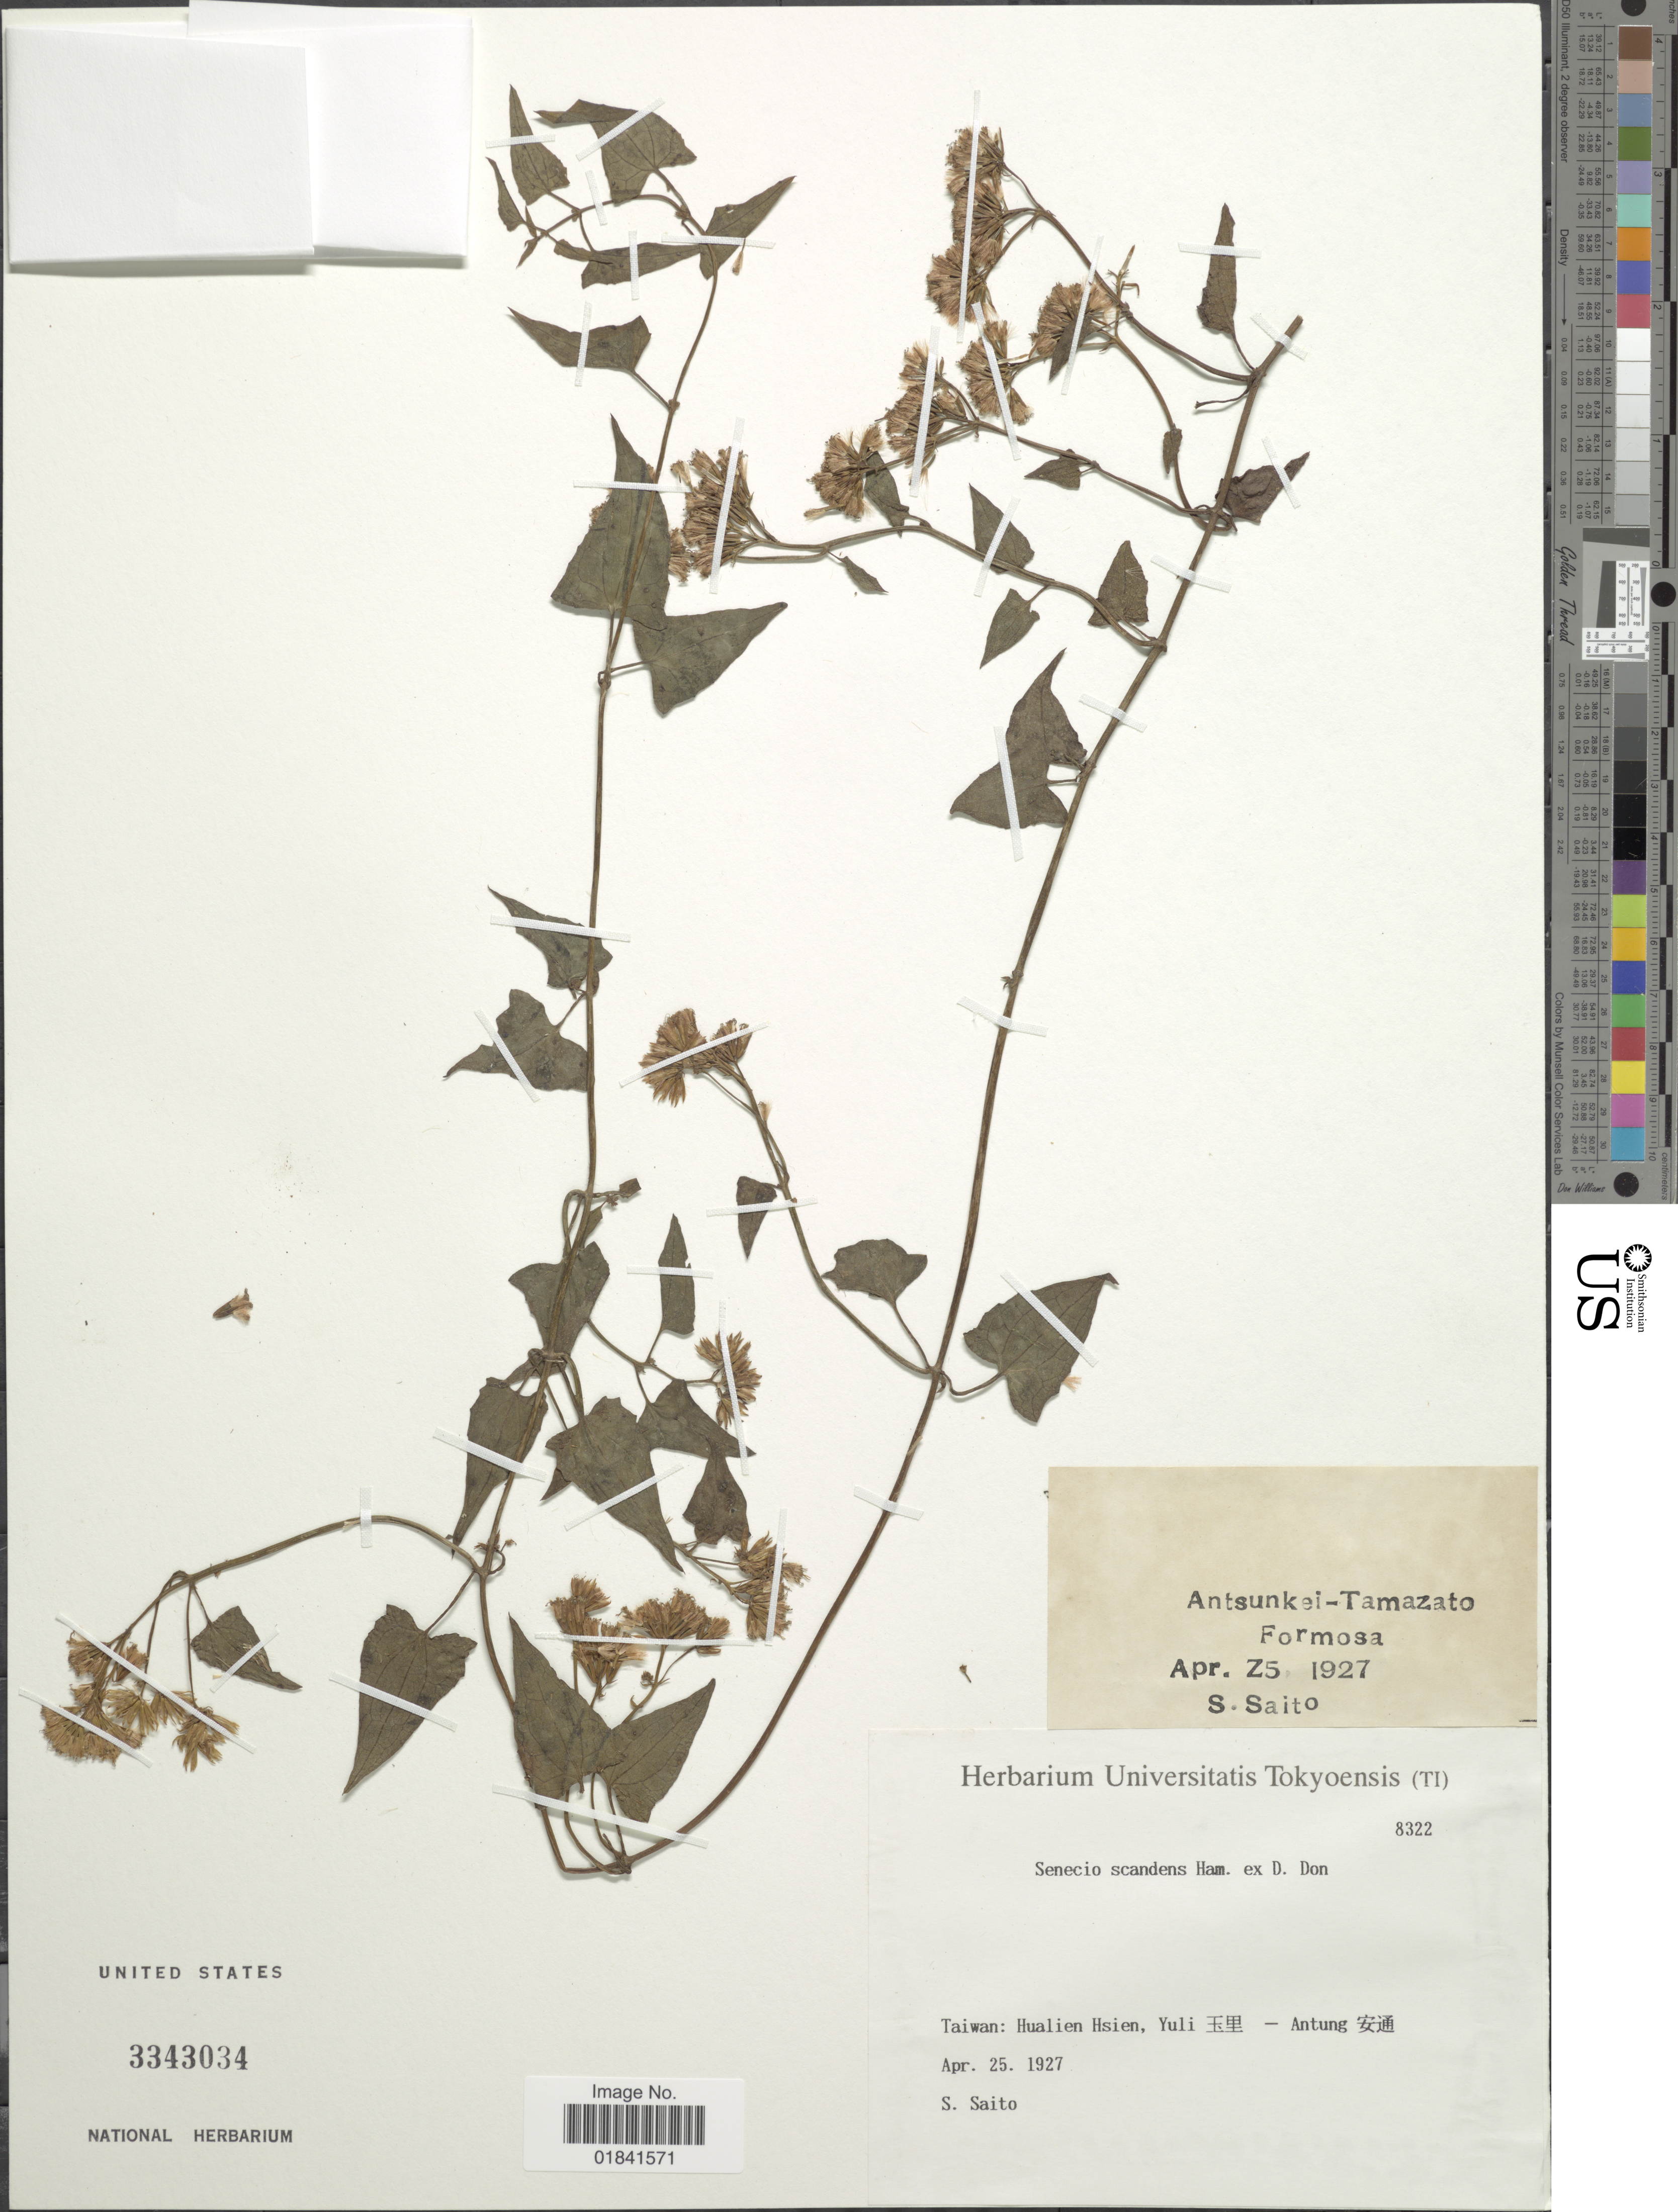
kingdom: Plantae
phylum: Tracheophyta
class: Magnoliopsida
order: Asterales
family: Asteraceae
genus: Senecio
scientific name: Senecio scandens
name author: Buch.-Ham. ex D. Don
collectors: S. Saito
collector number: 8322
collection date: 1927-04-25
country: Taiwan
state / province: Hualien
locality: Hualien Hsien, Yuli - Antung, Antsunkei-Tamazato, Formosa [unsure placement]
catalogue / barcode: US 3343034